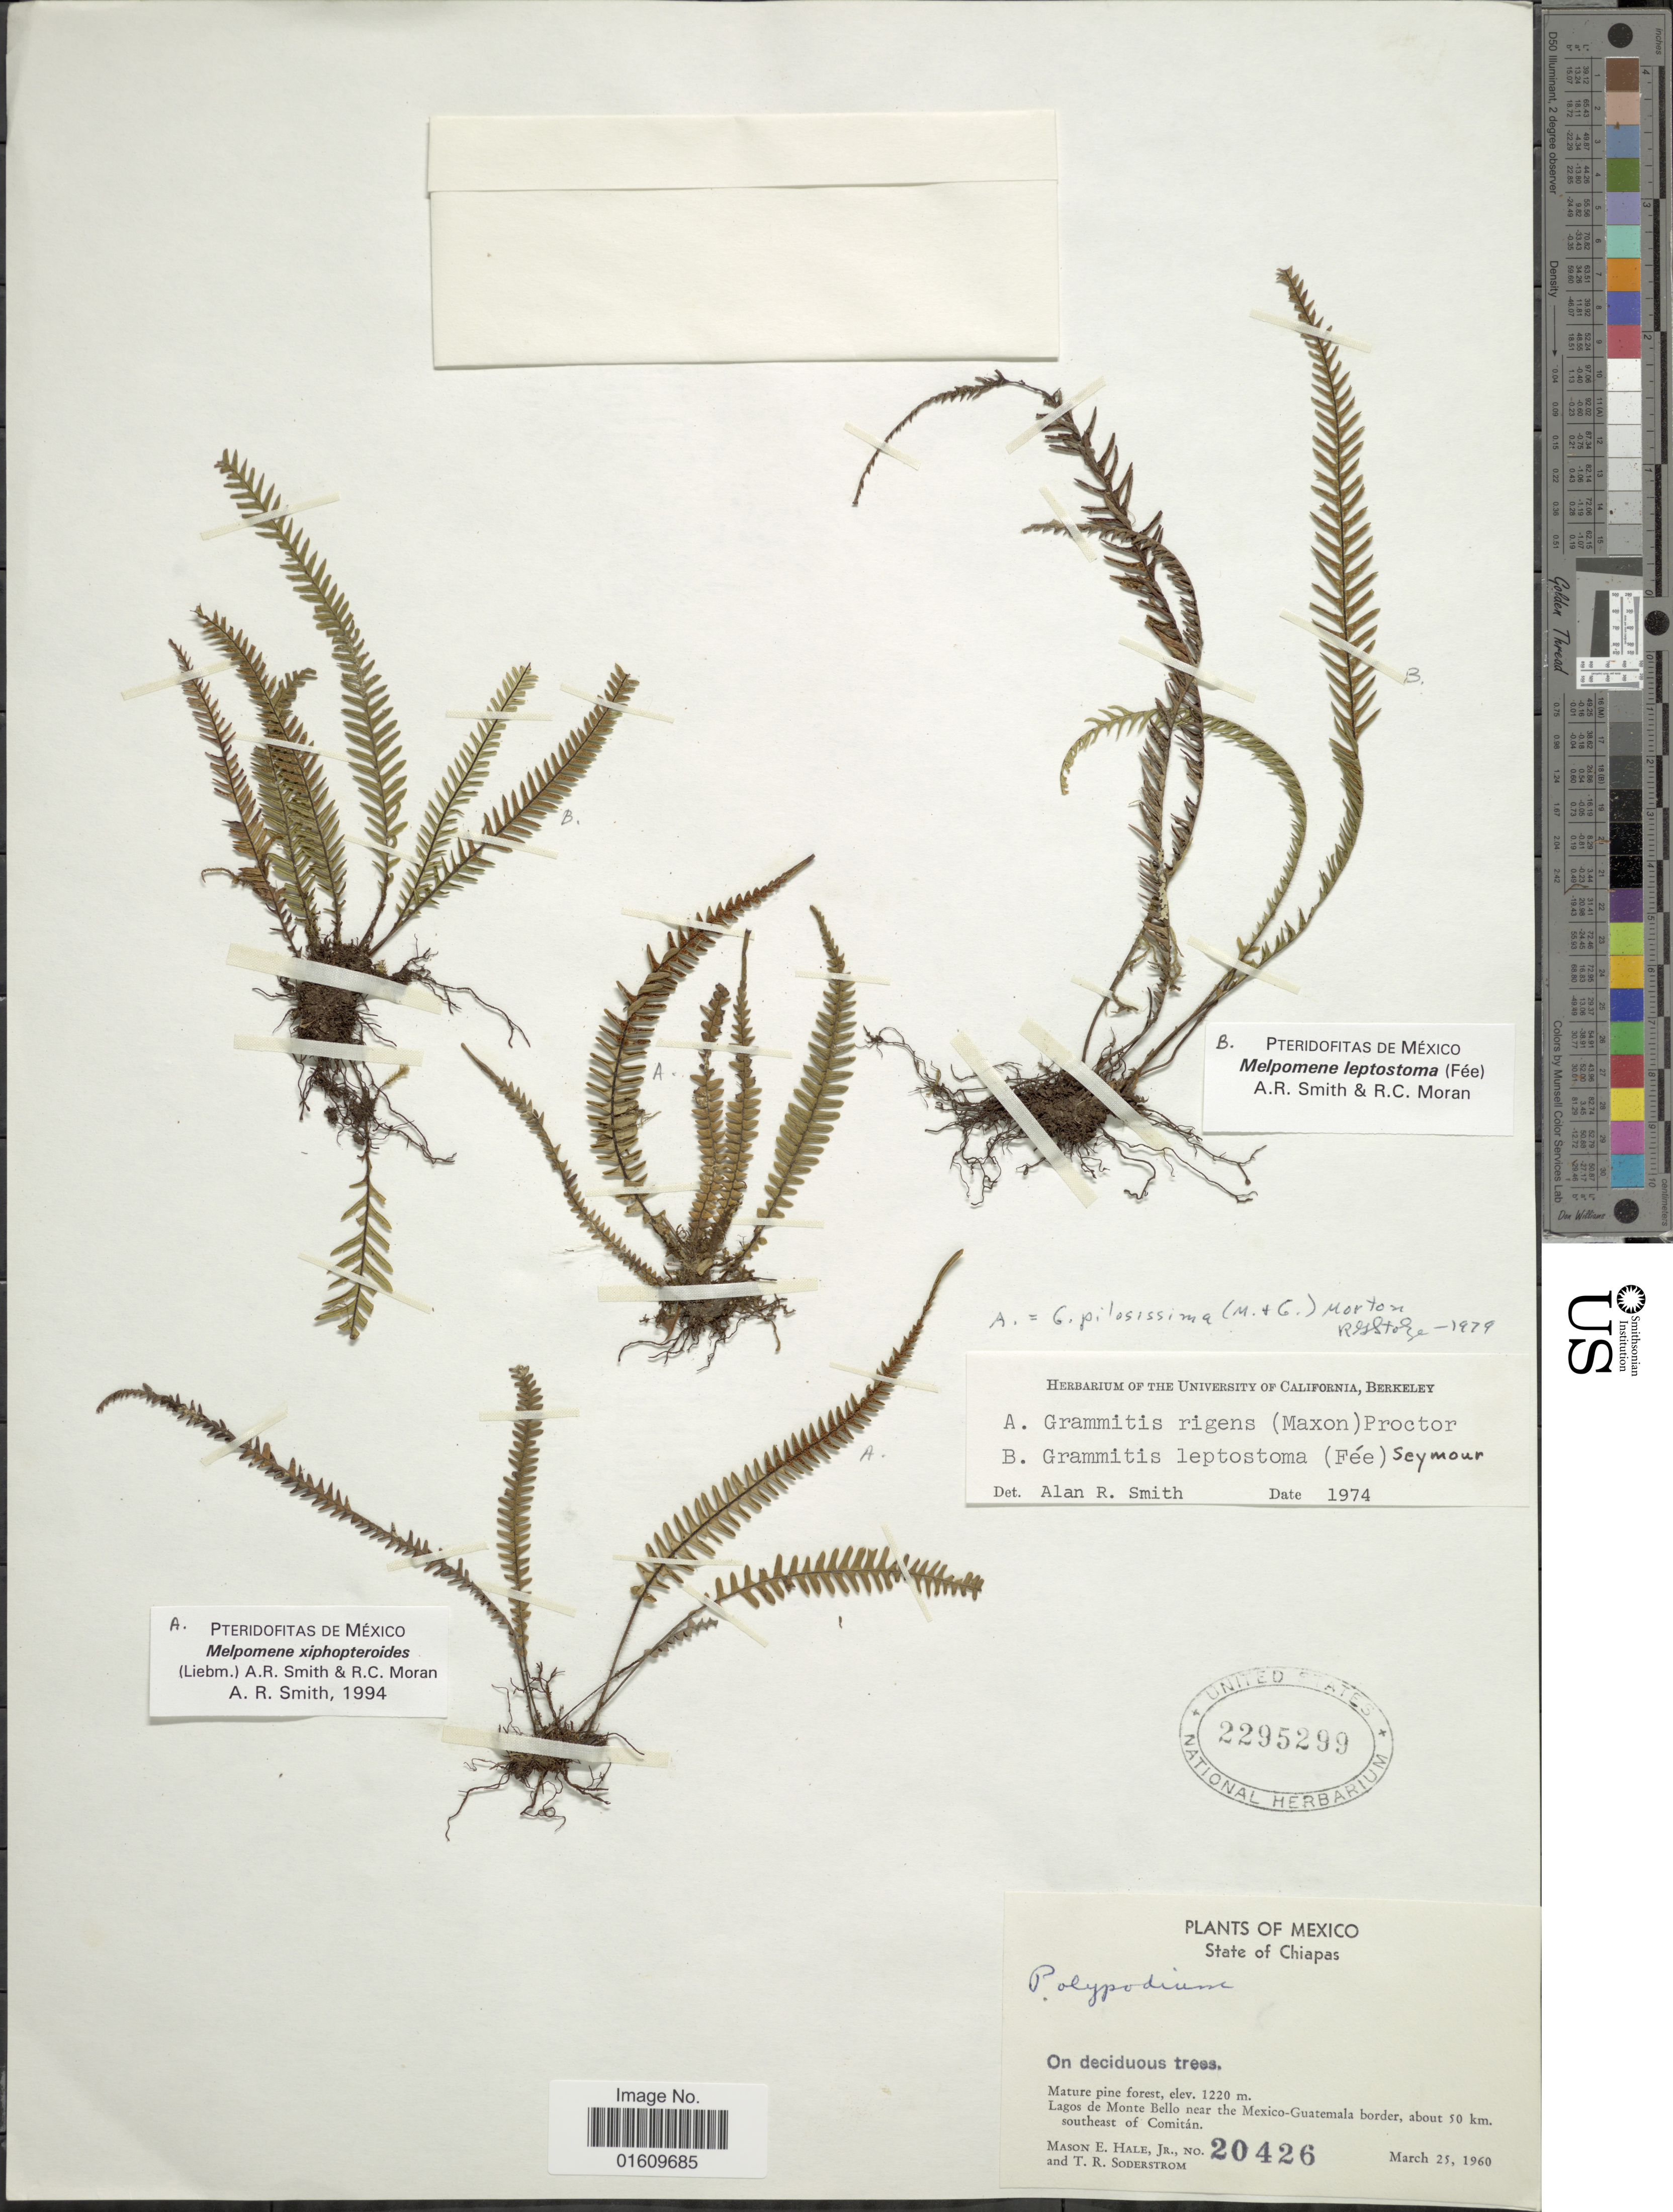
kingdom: Plantae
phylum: Tracheophyta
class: Polypodiopsida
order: Polypodiales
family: Polypodiaceae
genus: Melpomene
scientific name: Melpomene leptostoma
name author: (Fée) A.R. Sm. & R.C. Moran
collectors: M. Hale & T. R. Soderstrom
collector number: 20426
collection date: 1960-03-25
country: Mexico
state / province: Chiapas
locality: State of Chiapas, Lagos de Monte Bello near the Mexico - Guatemala border, about 50 km Southeast of Comitan.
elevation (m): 1220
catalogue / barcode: US 2295299